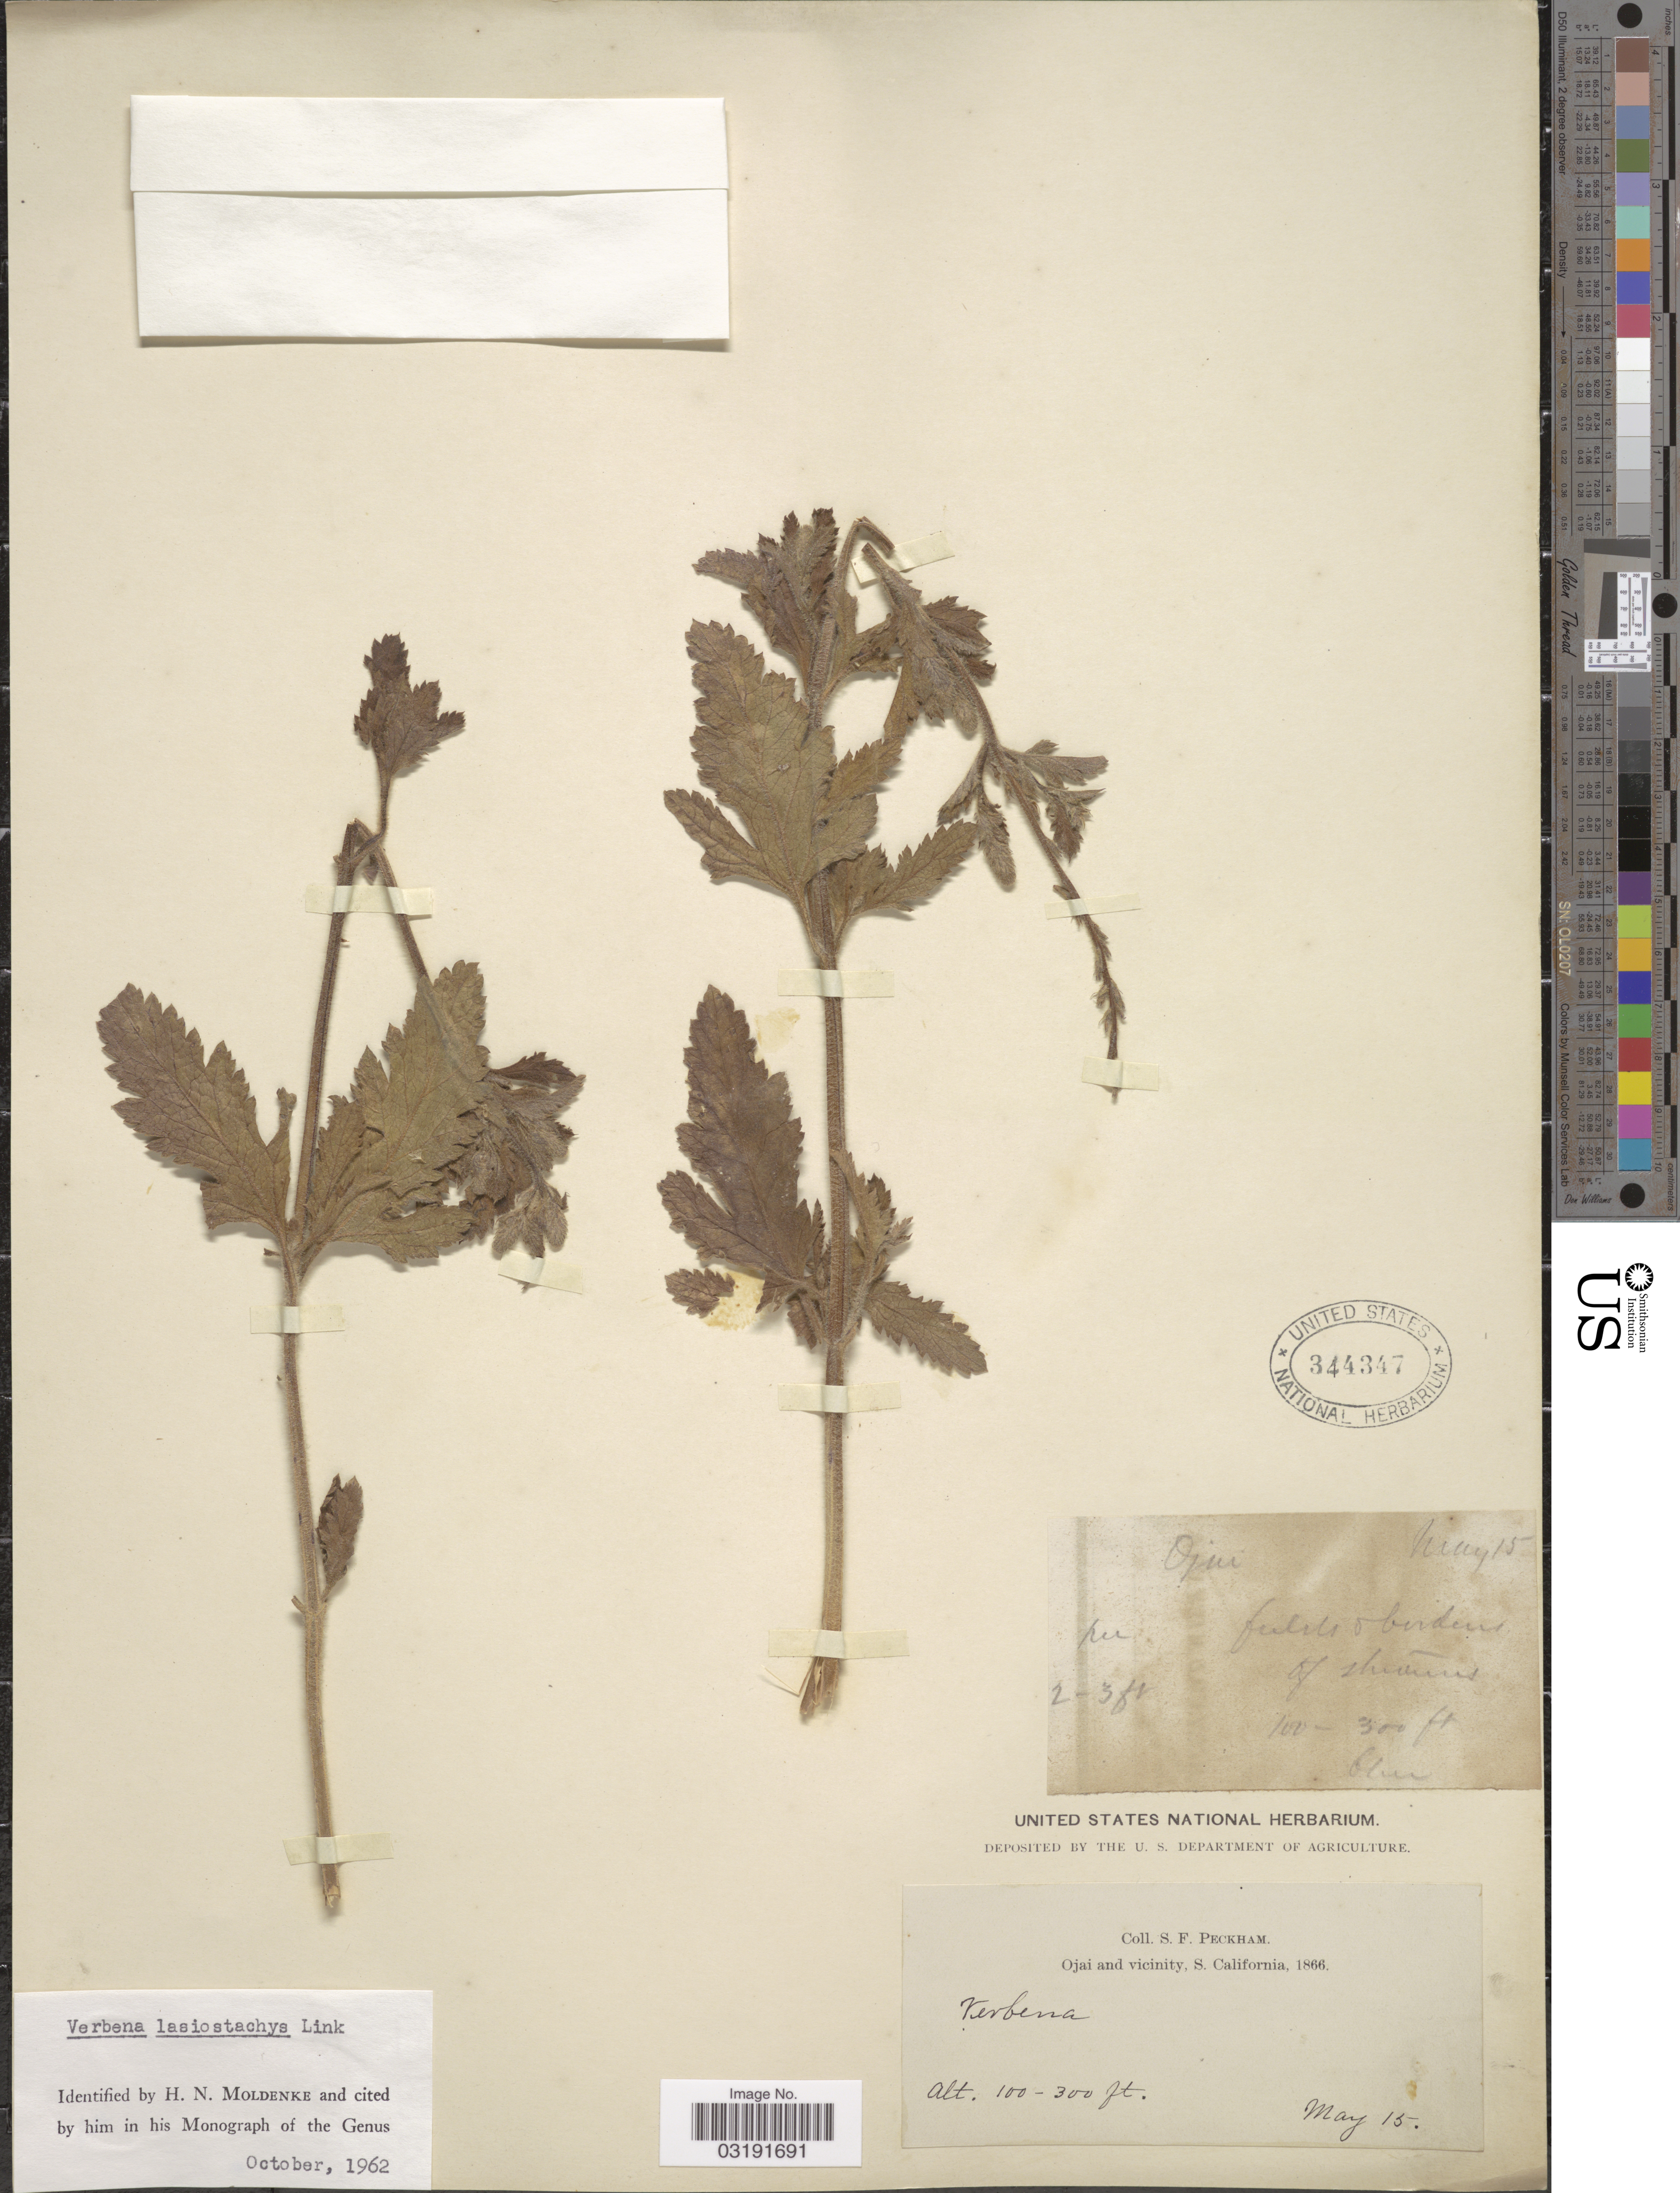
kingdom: Plantae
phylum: Tracheophyta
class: Magnoliopsida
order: Lamiales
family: Verbenaceae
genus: Verbena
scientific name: Verbena lasiostachys var. lasiostachys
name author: Link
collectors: S. Peckham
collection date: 1866-05-15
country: United States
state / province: California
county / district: Ventura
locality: Ojai and vicinity, S. California.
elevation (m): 30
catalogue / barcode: US 344347